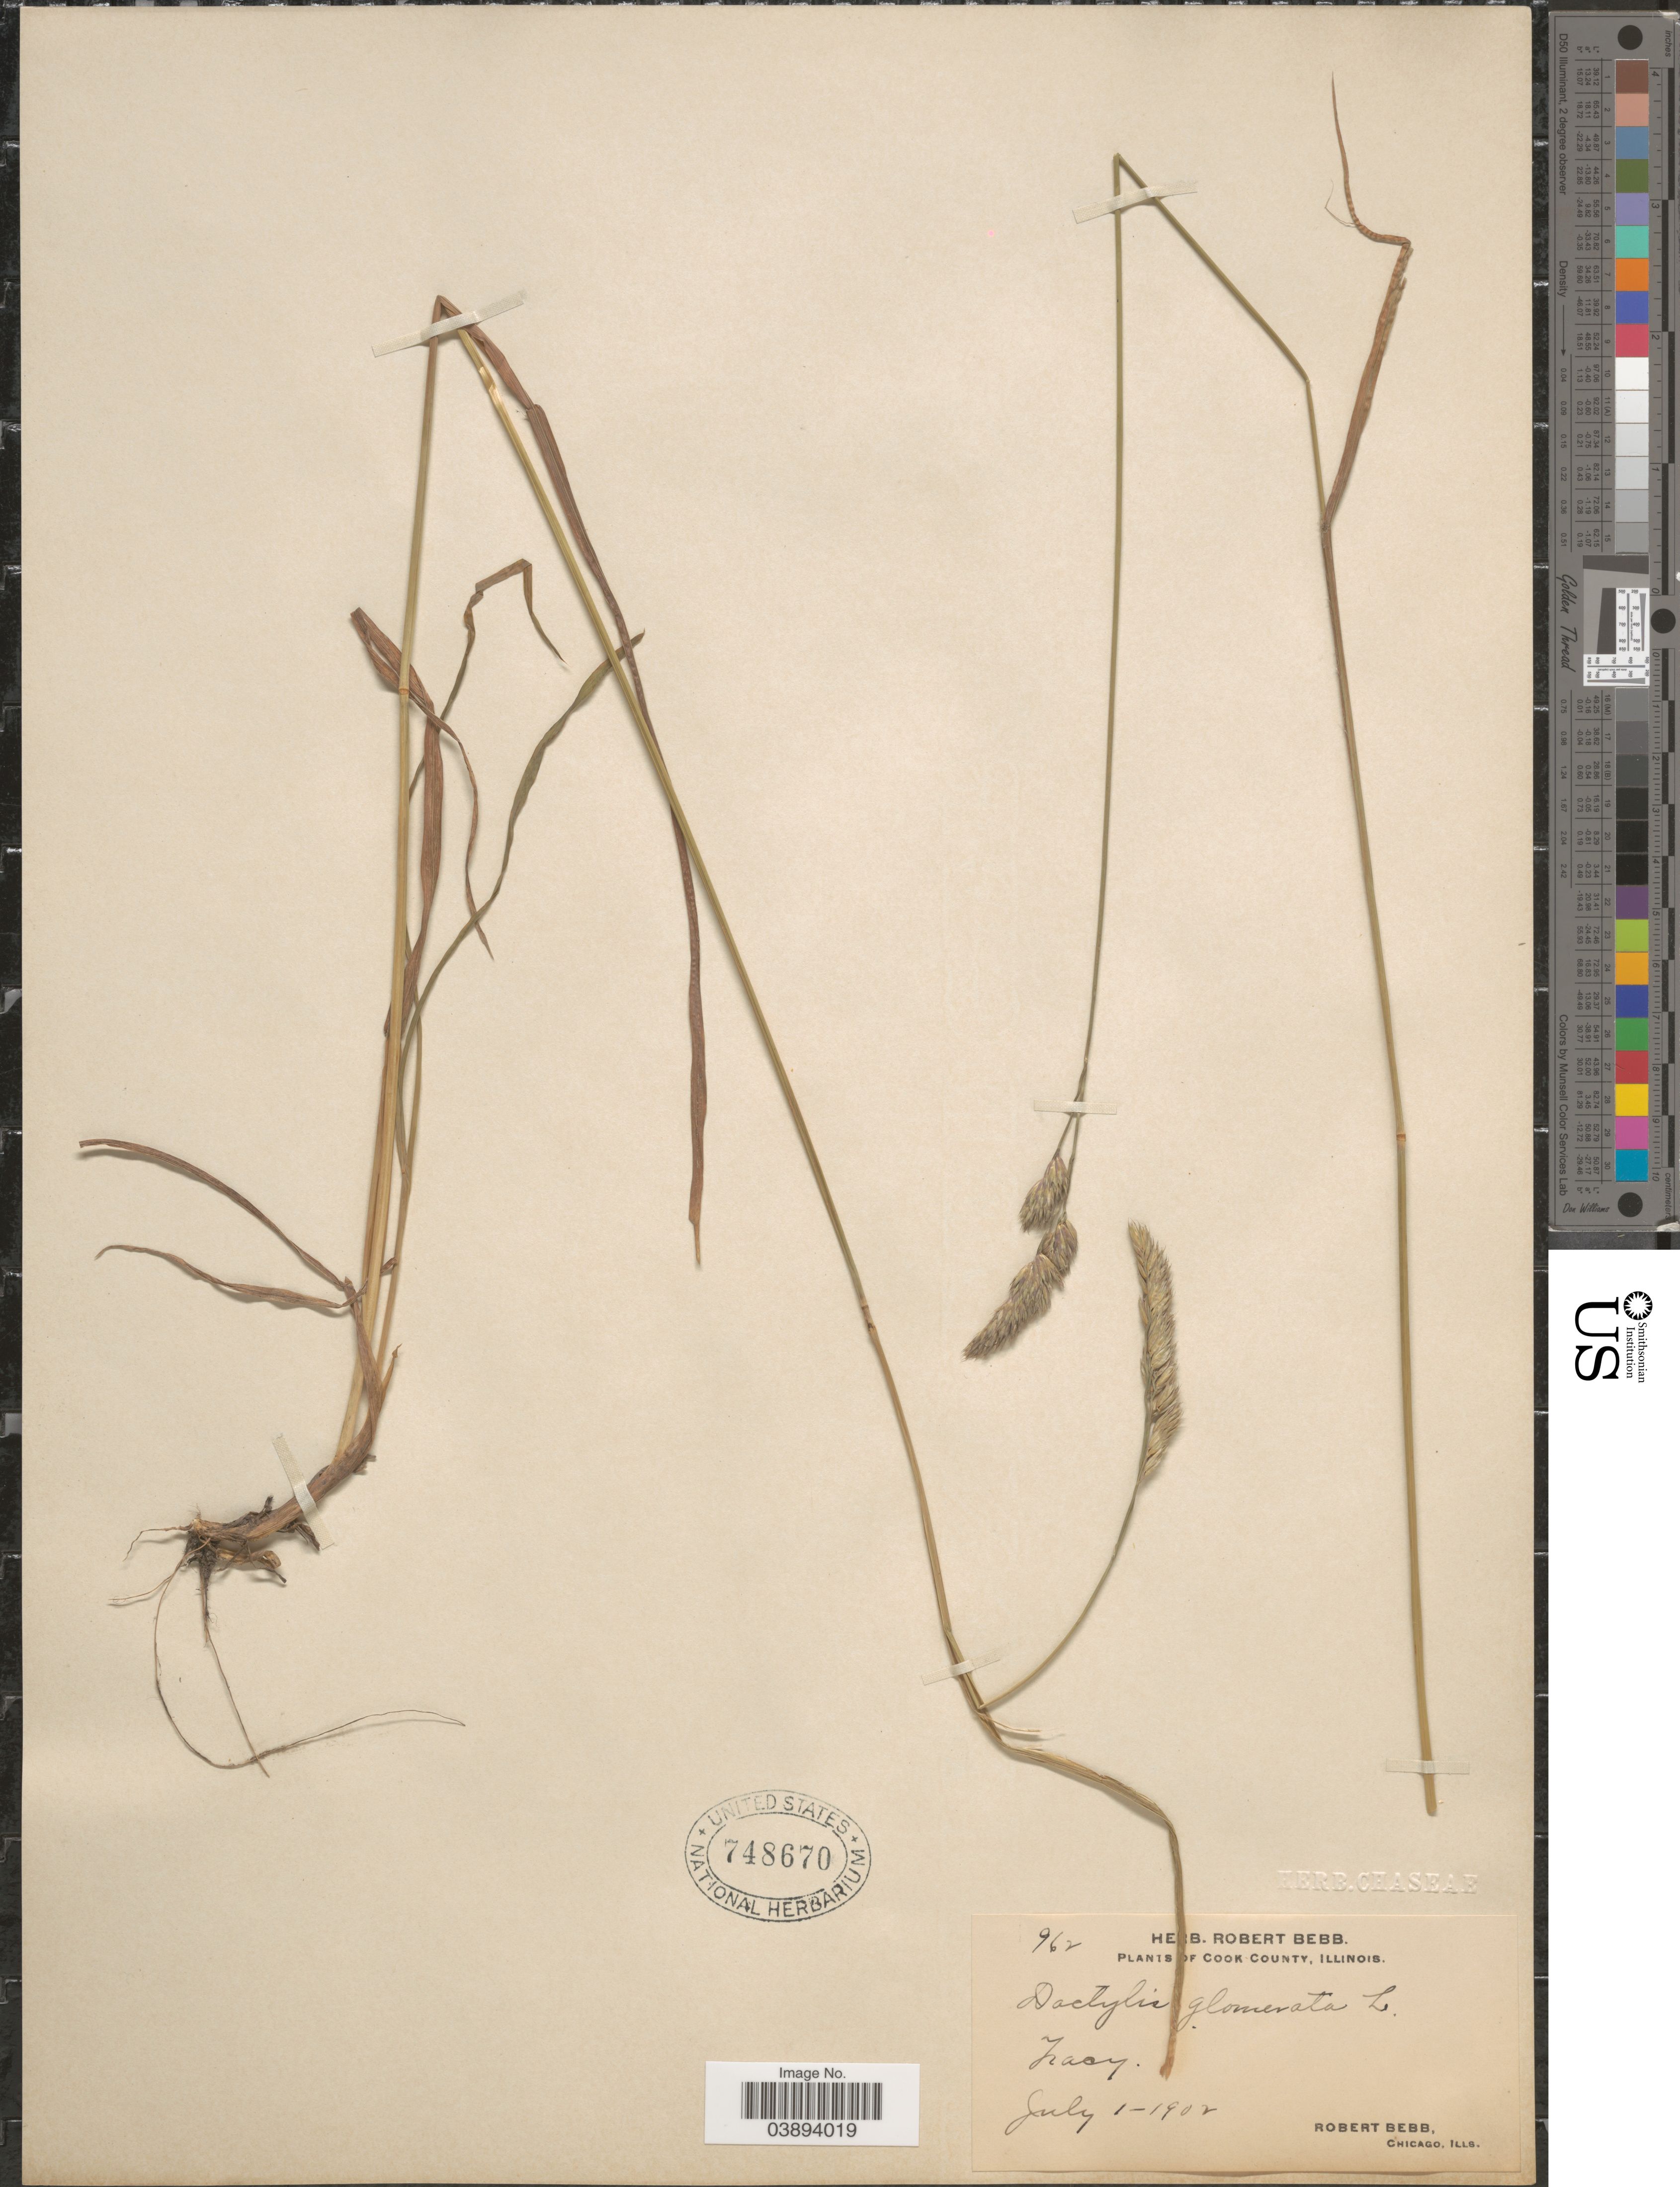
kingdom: Plantae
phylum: Tracheophyta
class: Liliopsida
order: Poales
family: Poaceae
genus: Dactylis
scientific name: Dactylis glomerata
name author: L.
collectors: R. Bebb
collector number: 962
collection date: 1902-07-01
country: United States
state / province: Illinois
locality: Cook County. Tracy.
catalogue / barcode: US 748670